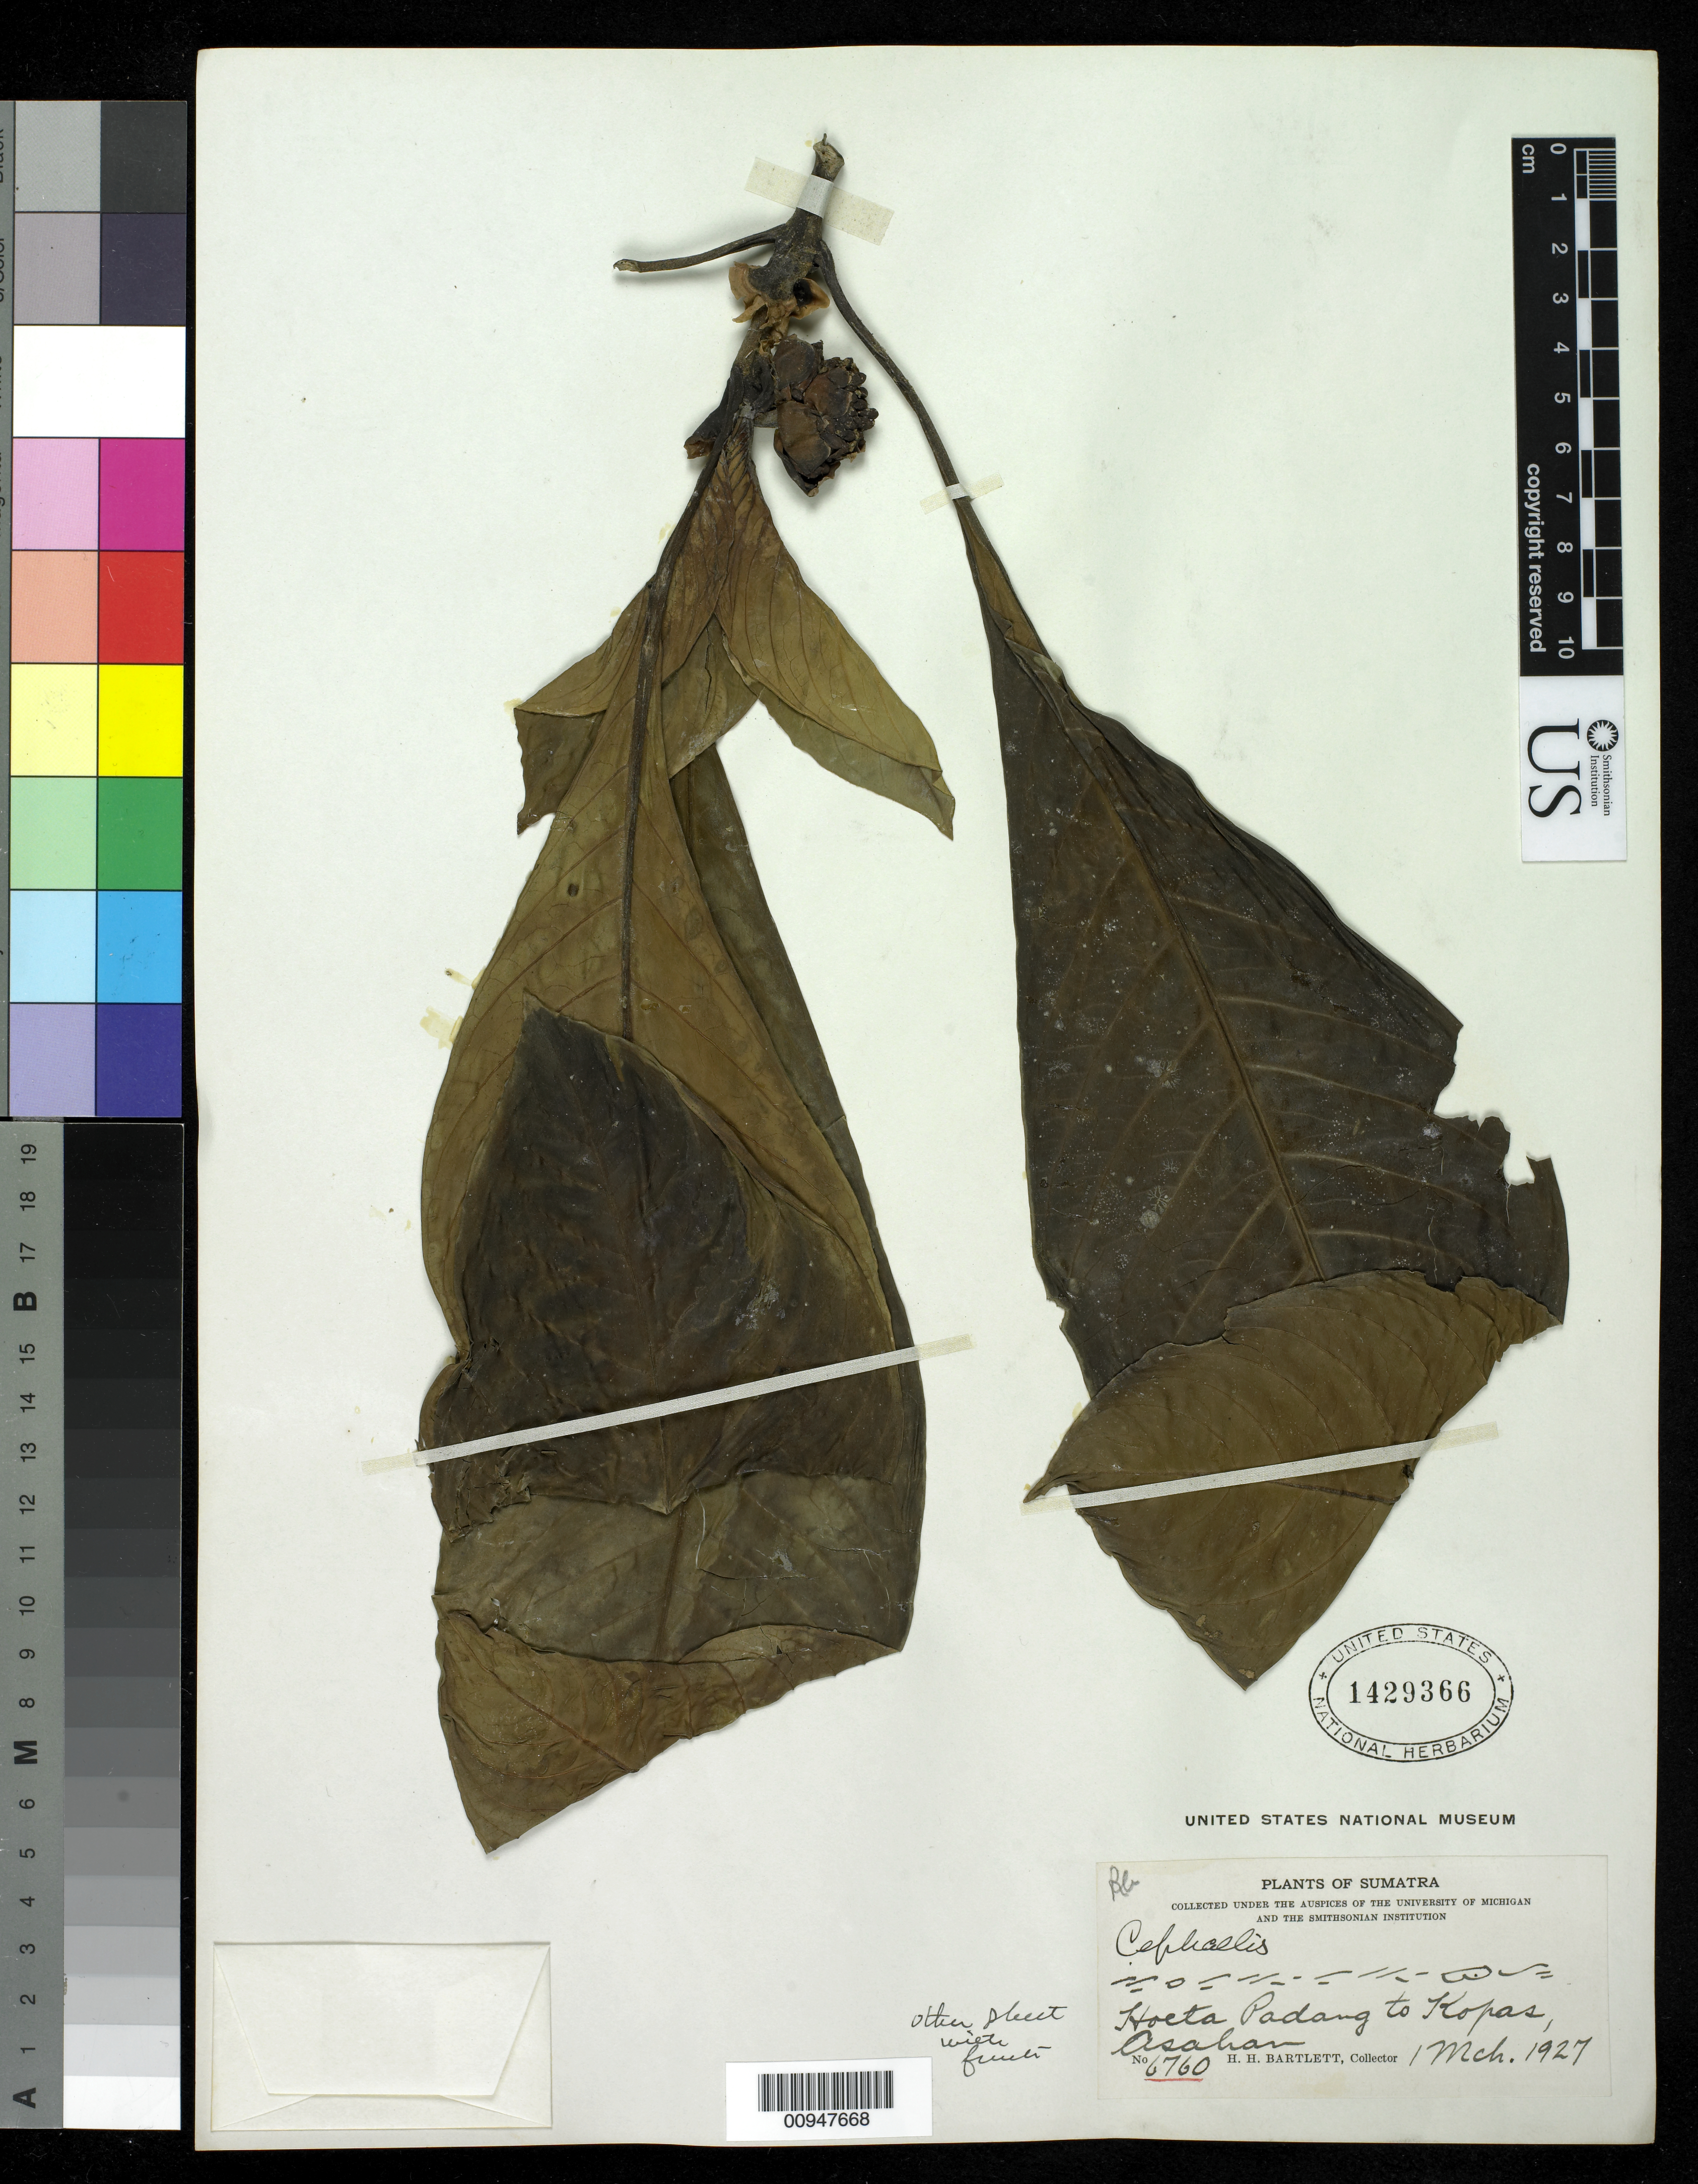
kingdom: Plantae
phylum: Tracheophyta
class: Magnoliopsida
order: Gentianales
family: Rubiaceae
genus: Uragoga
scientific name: Uragoga sp.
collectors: H. H. Bartlett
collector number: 6760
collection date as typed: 01 Mar 1927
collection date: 1927-03-01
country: Indonesia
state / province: Sumatra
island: Sumatra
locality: Hoeta Padang to Kopas, Asahan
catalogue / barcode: US 1429366